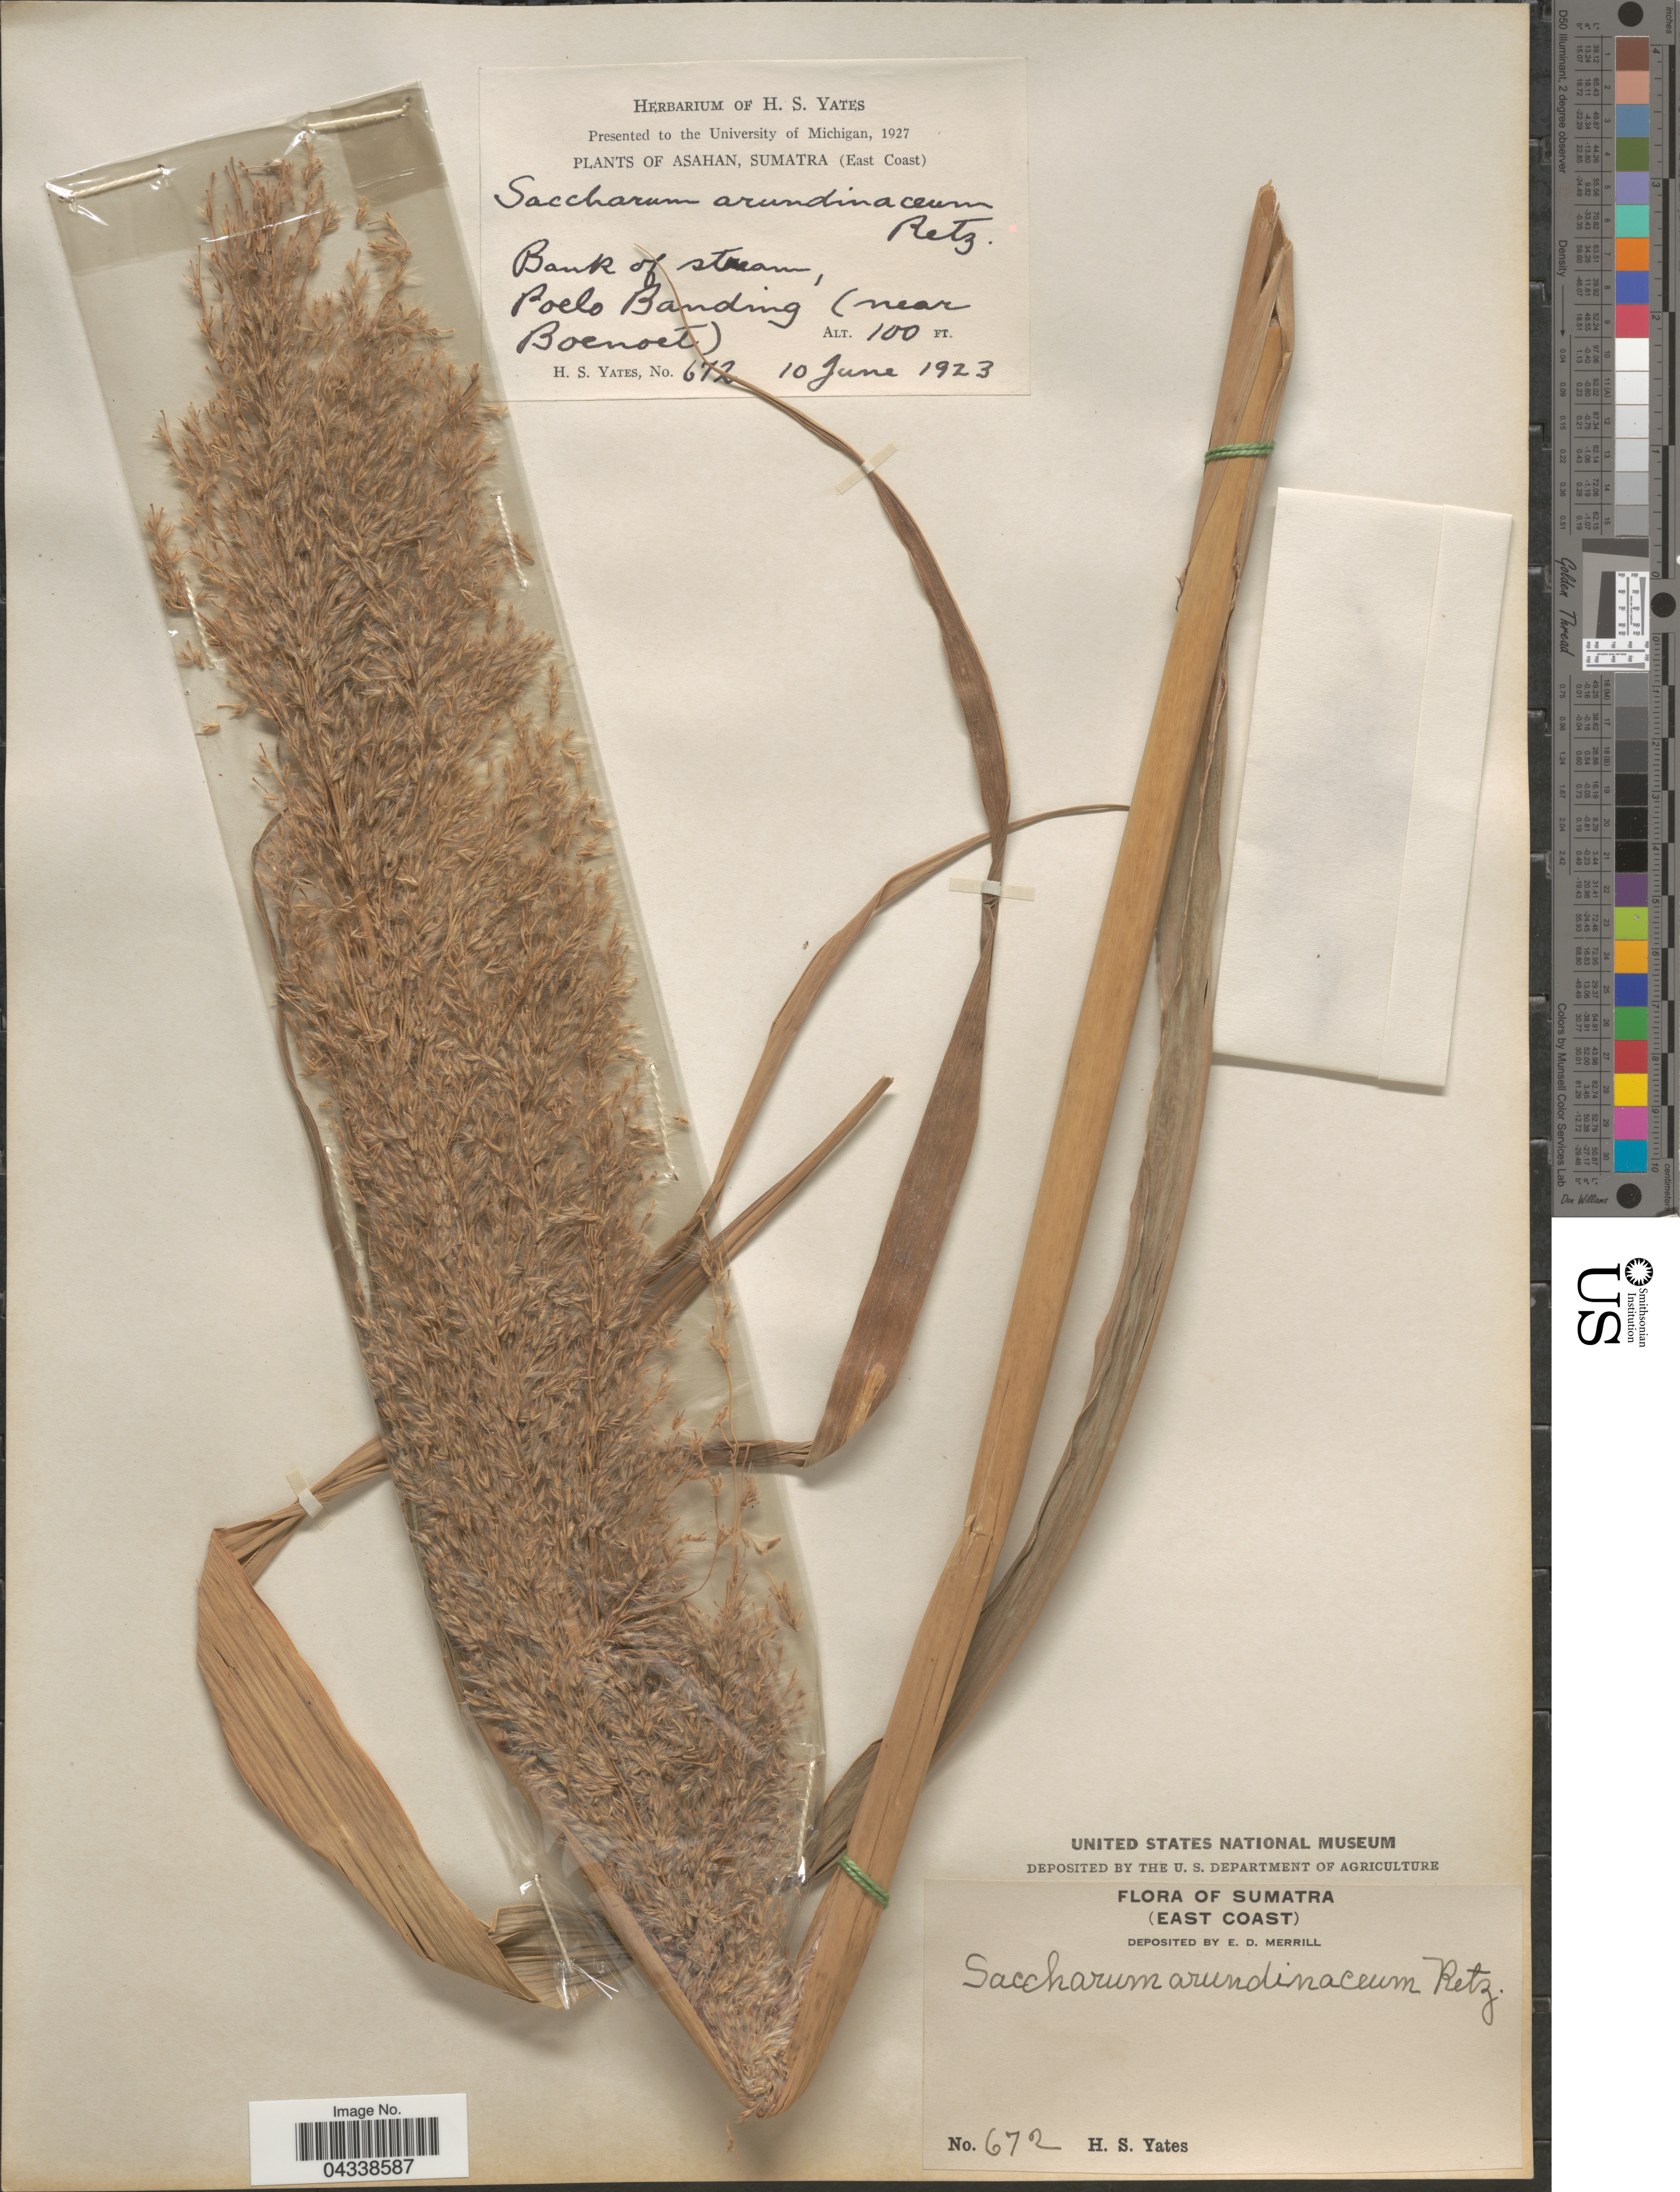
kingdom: Plantae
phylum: Tracheophyta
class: Liliopsida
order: Poales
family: Poaceae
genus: Tripidium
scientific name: Tripidium arundinaceum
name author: (Retz.) Welker et al.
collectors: H. S. Yates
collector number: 672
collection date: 1923-06-10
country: Indonesia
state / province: Sumatra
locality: (East Coast). Asahan, Sumatra (East Coast). Bank of stream, Poelo Banding (near Boenoet).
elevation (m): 30